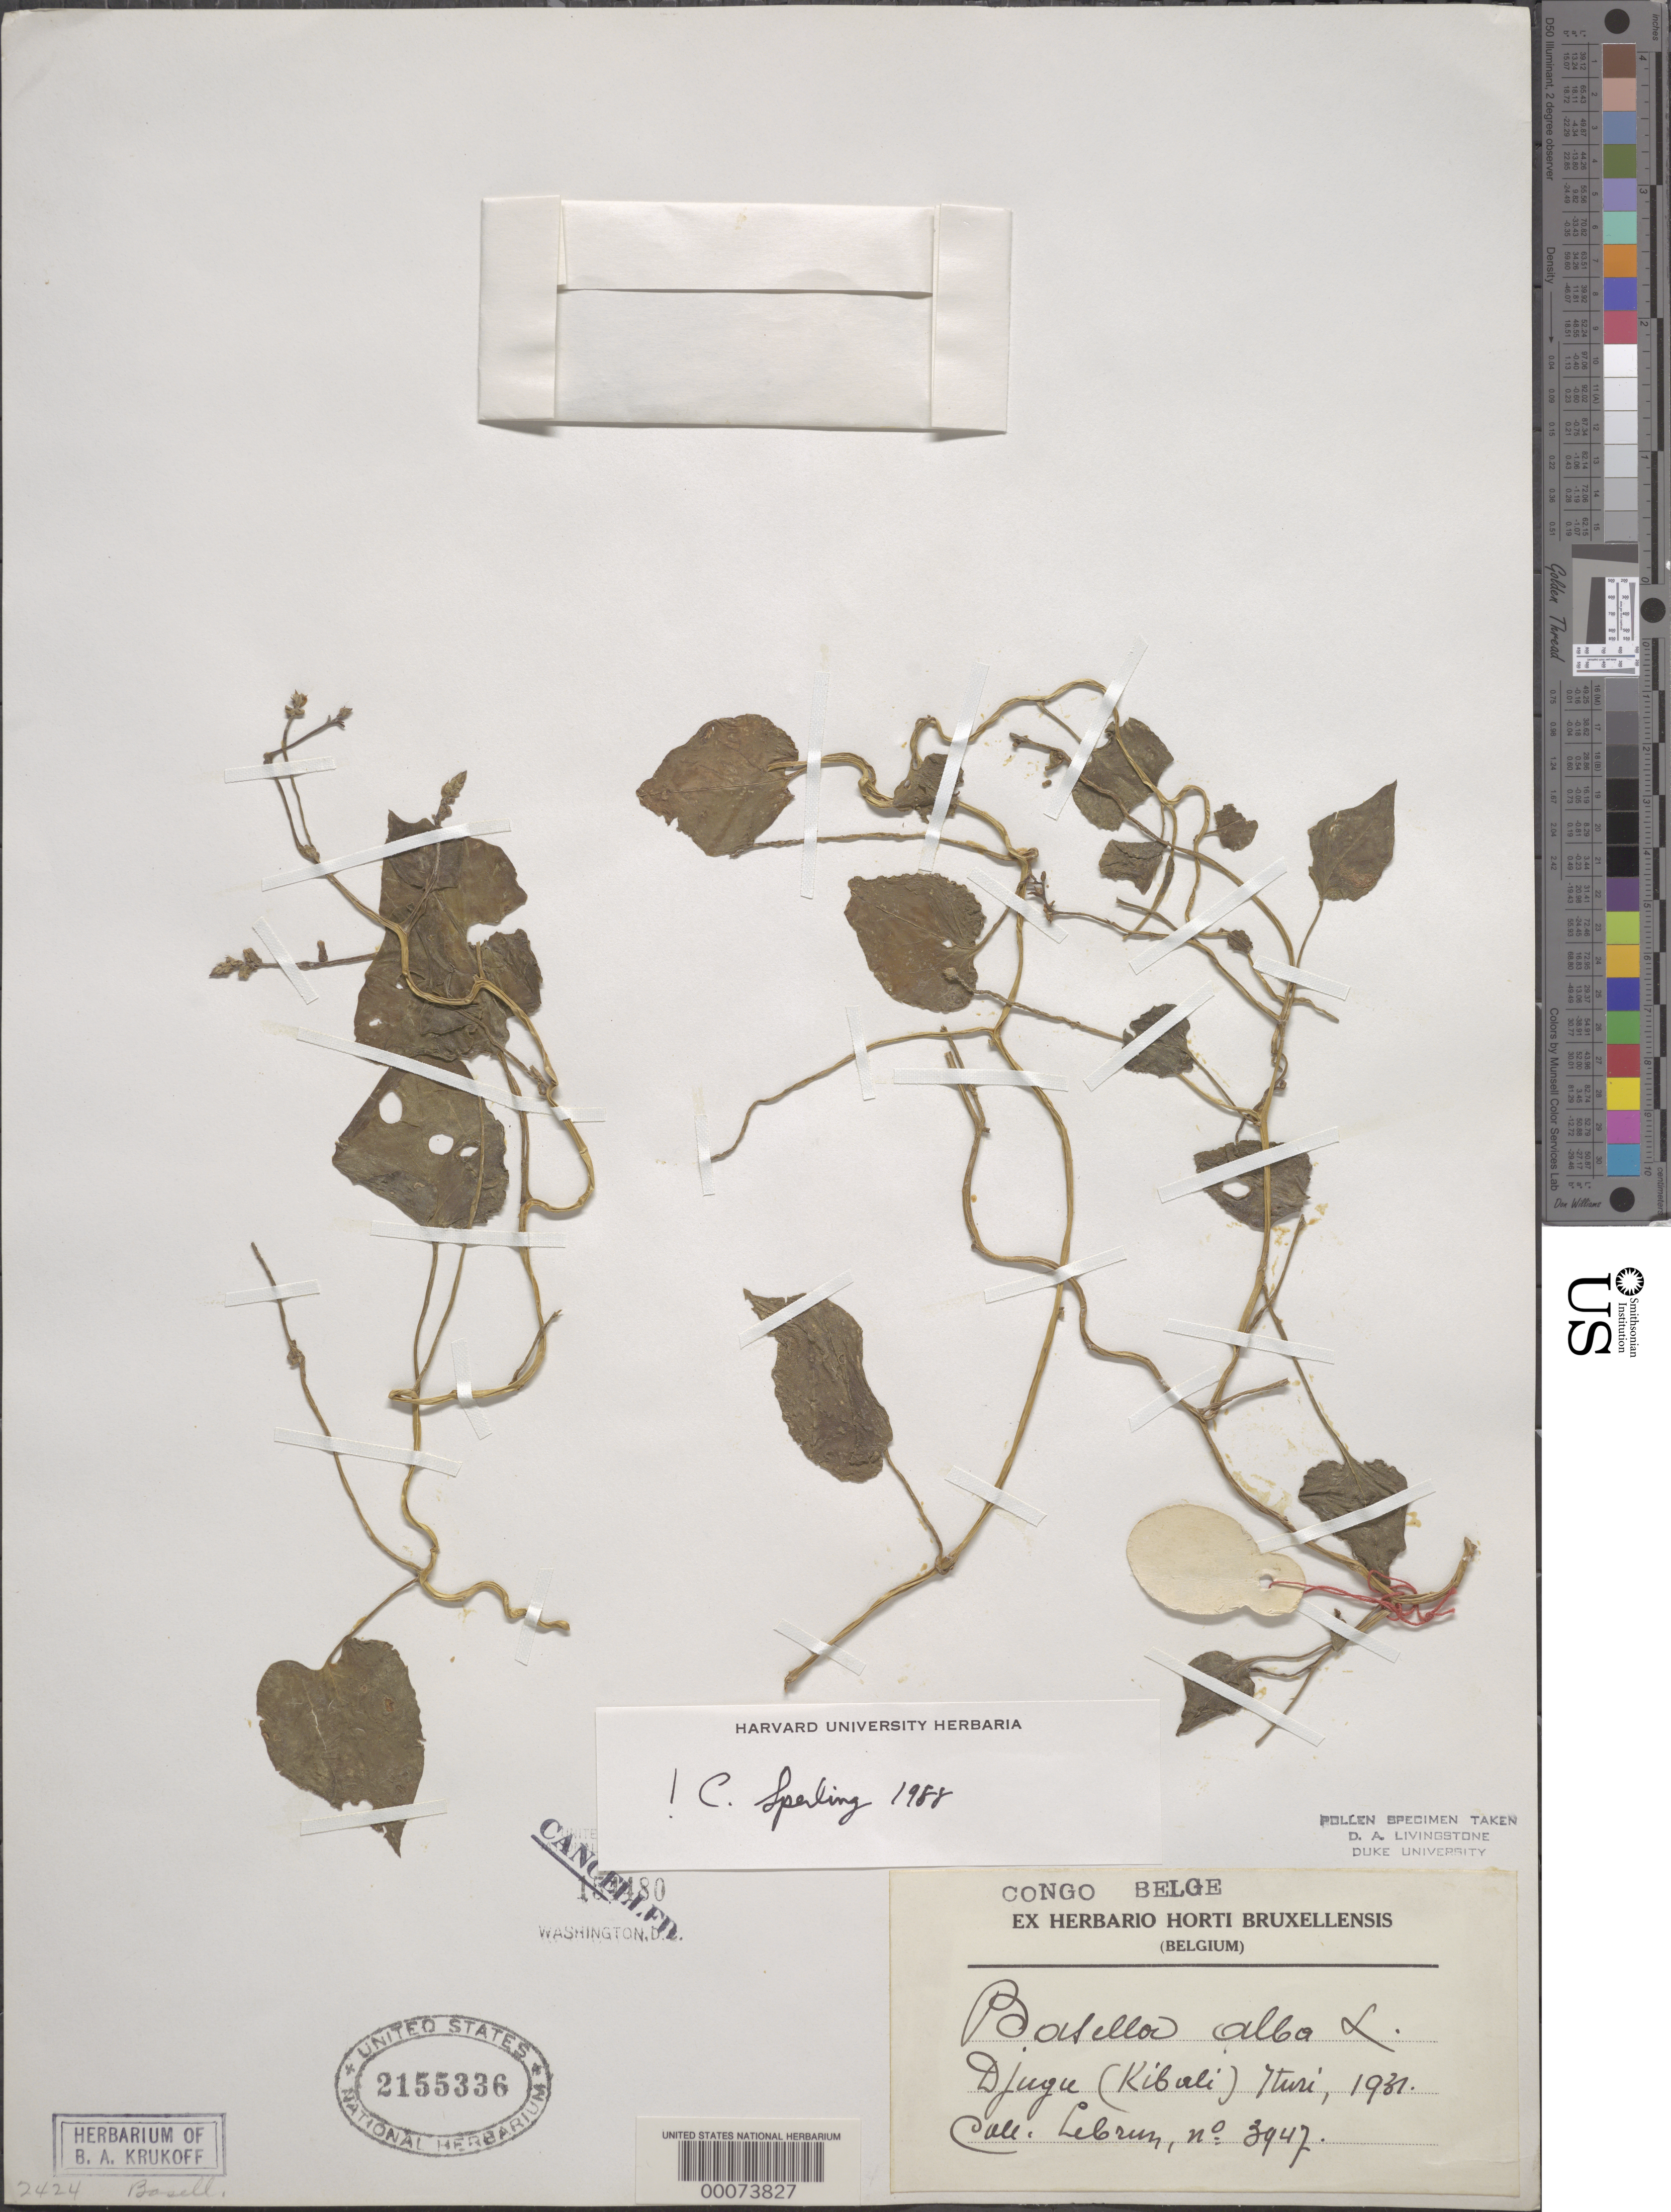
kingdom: Plantae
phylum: Tracheophyta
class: Magnoliopsida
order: Caryophyllales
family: Basellaceae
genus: Basella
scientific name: Basella alba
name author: L.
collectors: J. A. Lebrun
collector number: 3947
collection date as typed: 1931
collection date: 1931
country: Congo, Democratic Republic of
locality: Djugu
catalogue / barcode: US 2155336